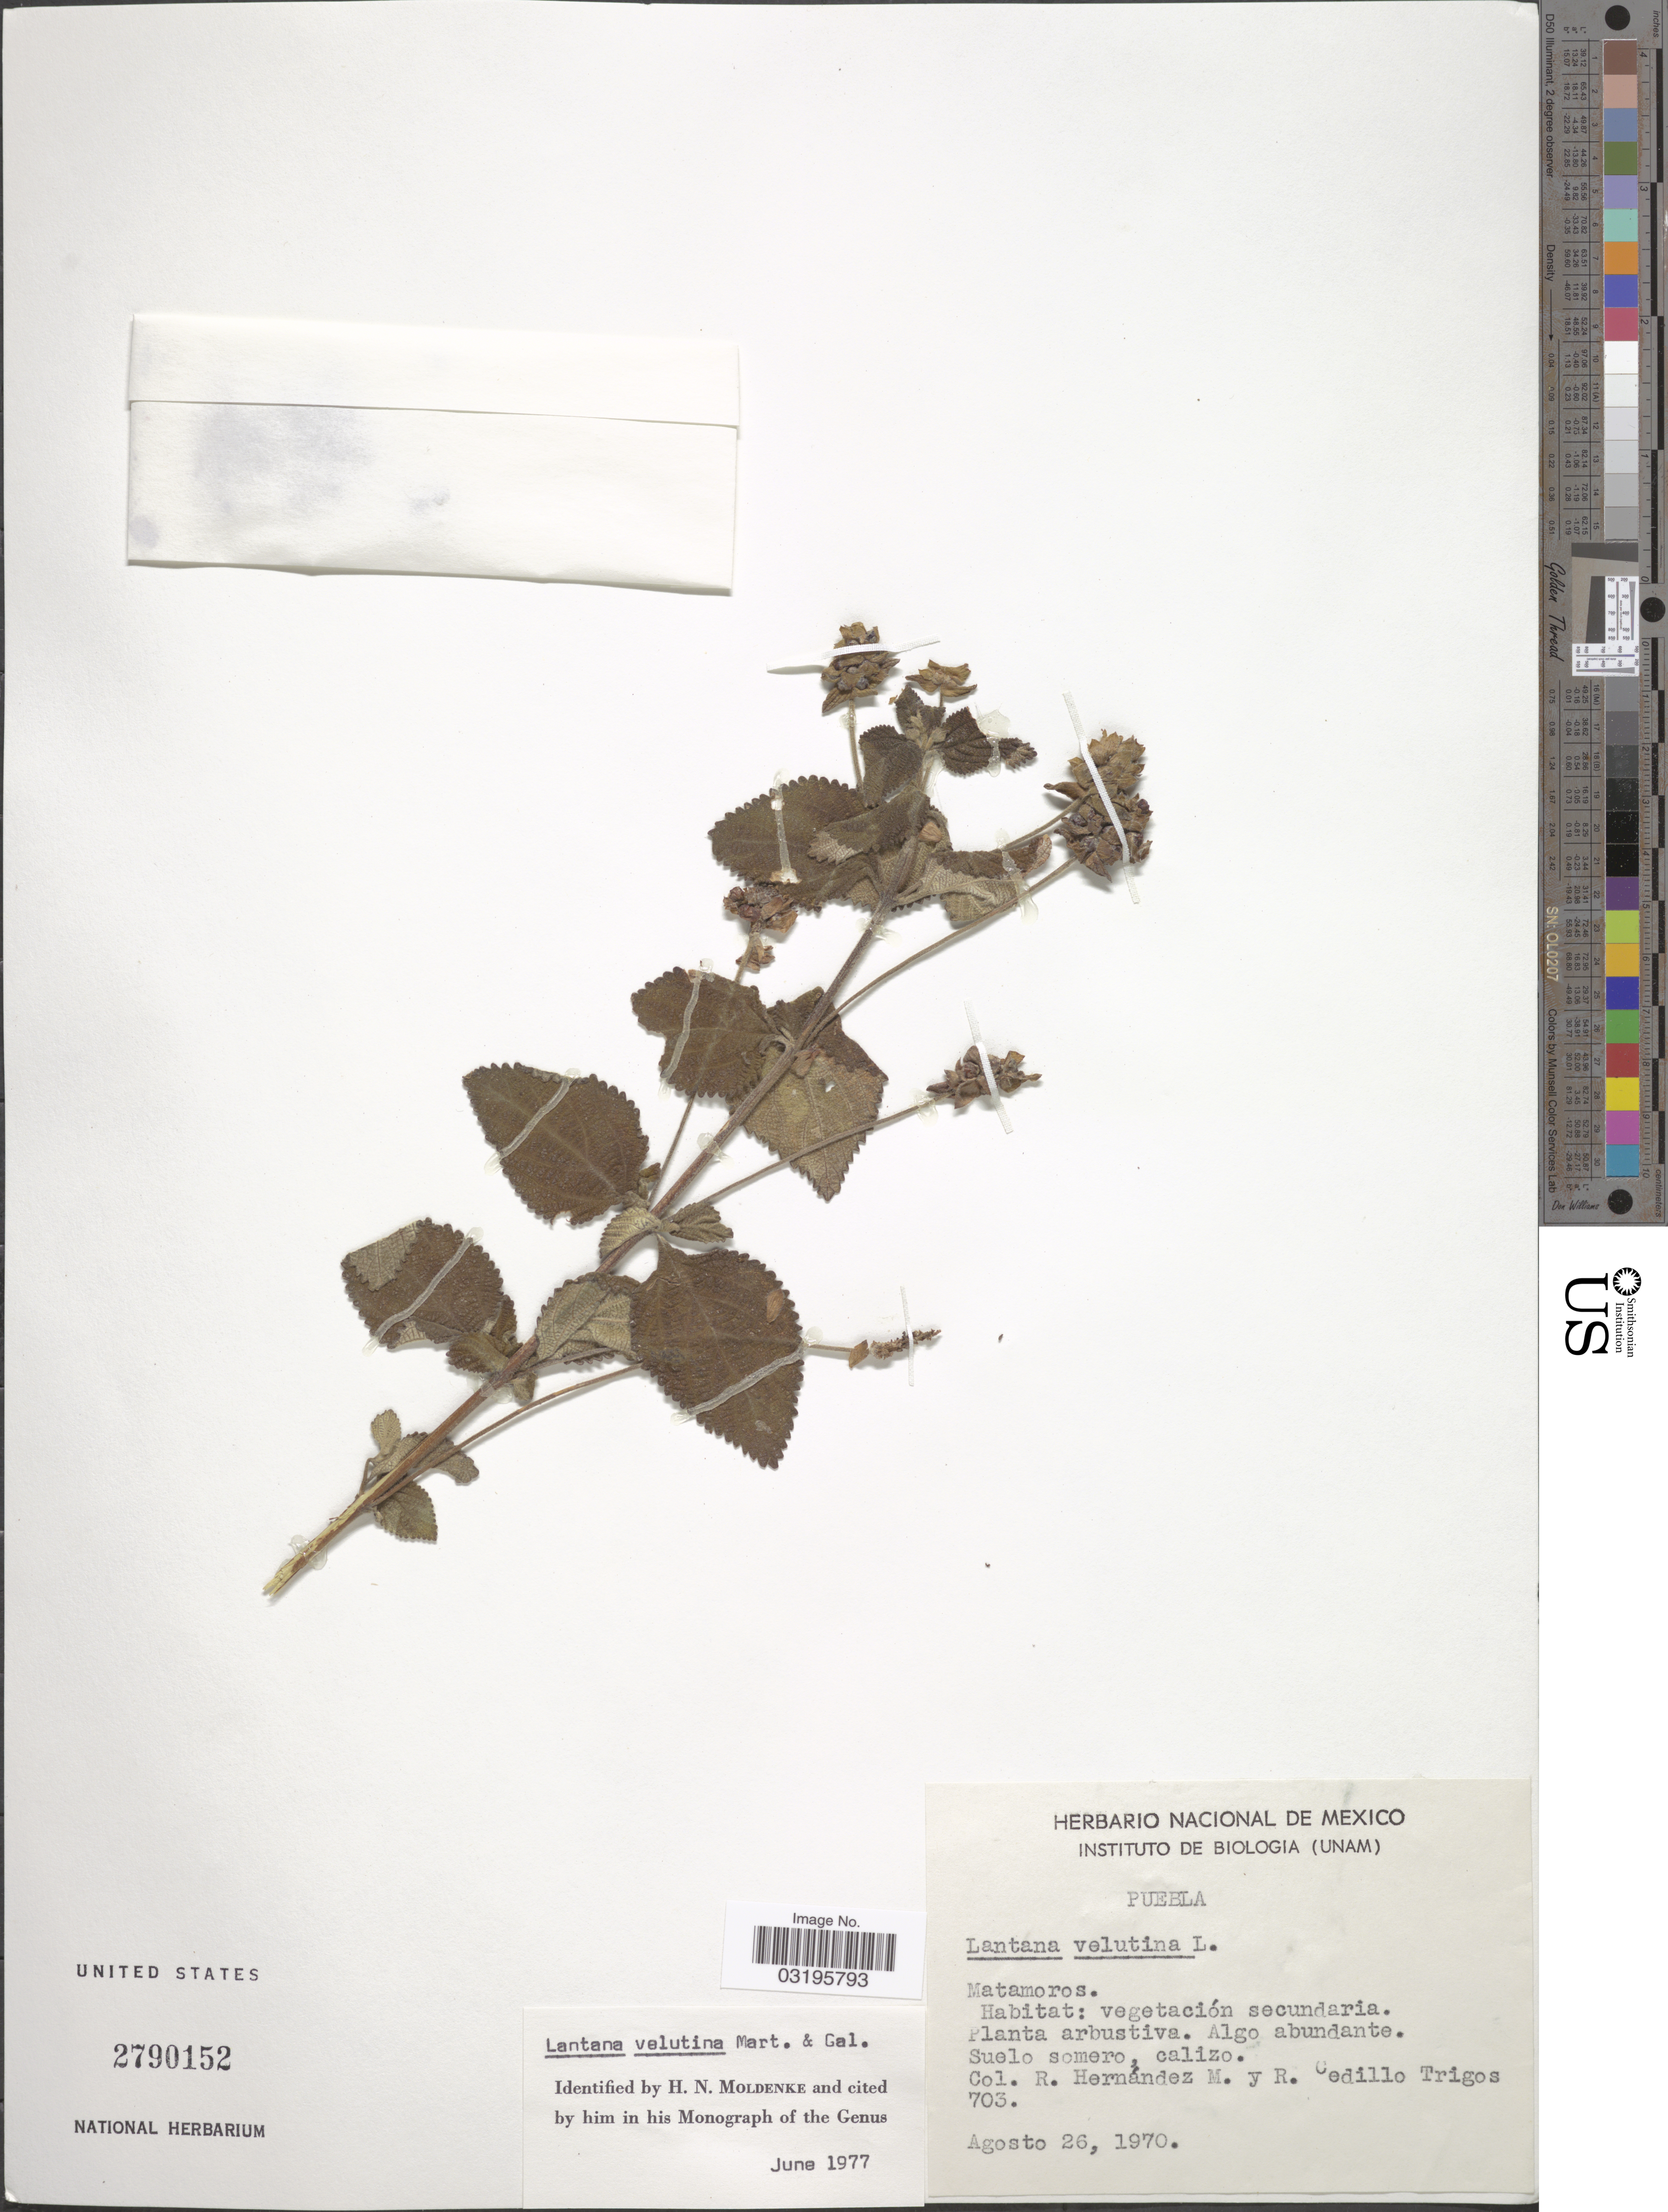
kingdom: Plantae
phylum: Tracheophyta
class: Magnoliopsida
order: Lamiales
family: Verbenaceae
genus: Lantana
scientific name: Lantana velutina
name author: M. Martens & Galeotti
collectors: R. Hernández M. & R. CedilloT.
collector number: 703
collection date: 1970-08-26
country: Mexico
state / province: Puebla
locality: Matamoros.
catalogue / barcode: US 2790152